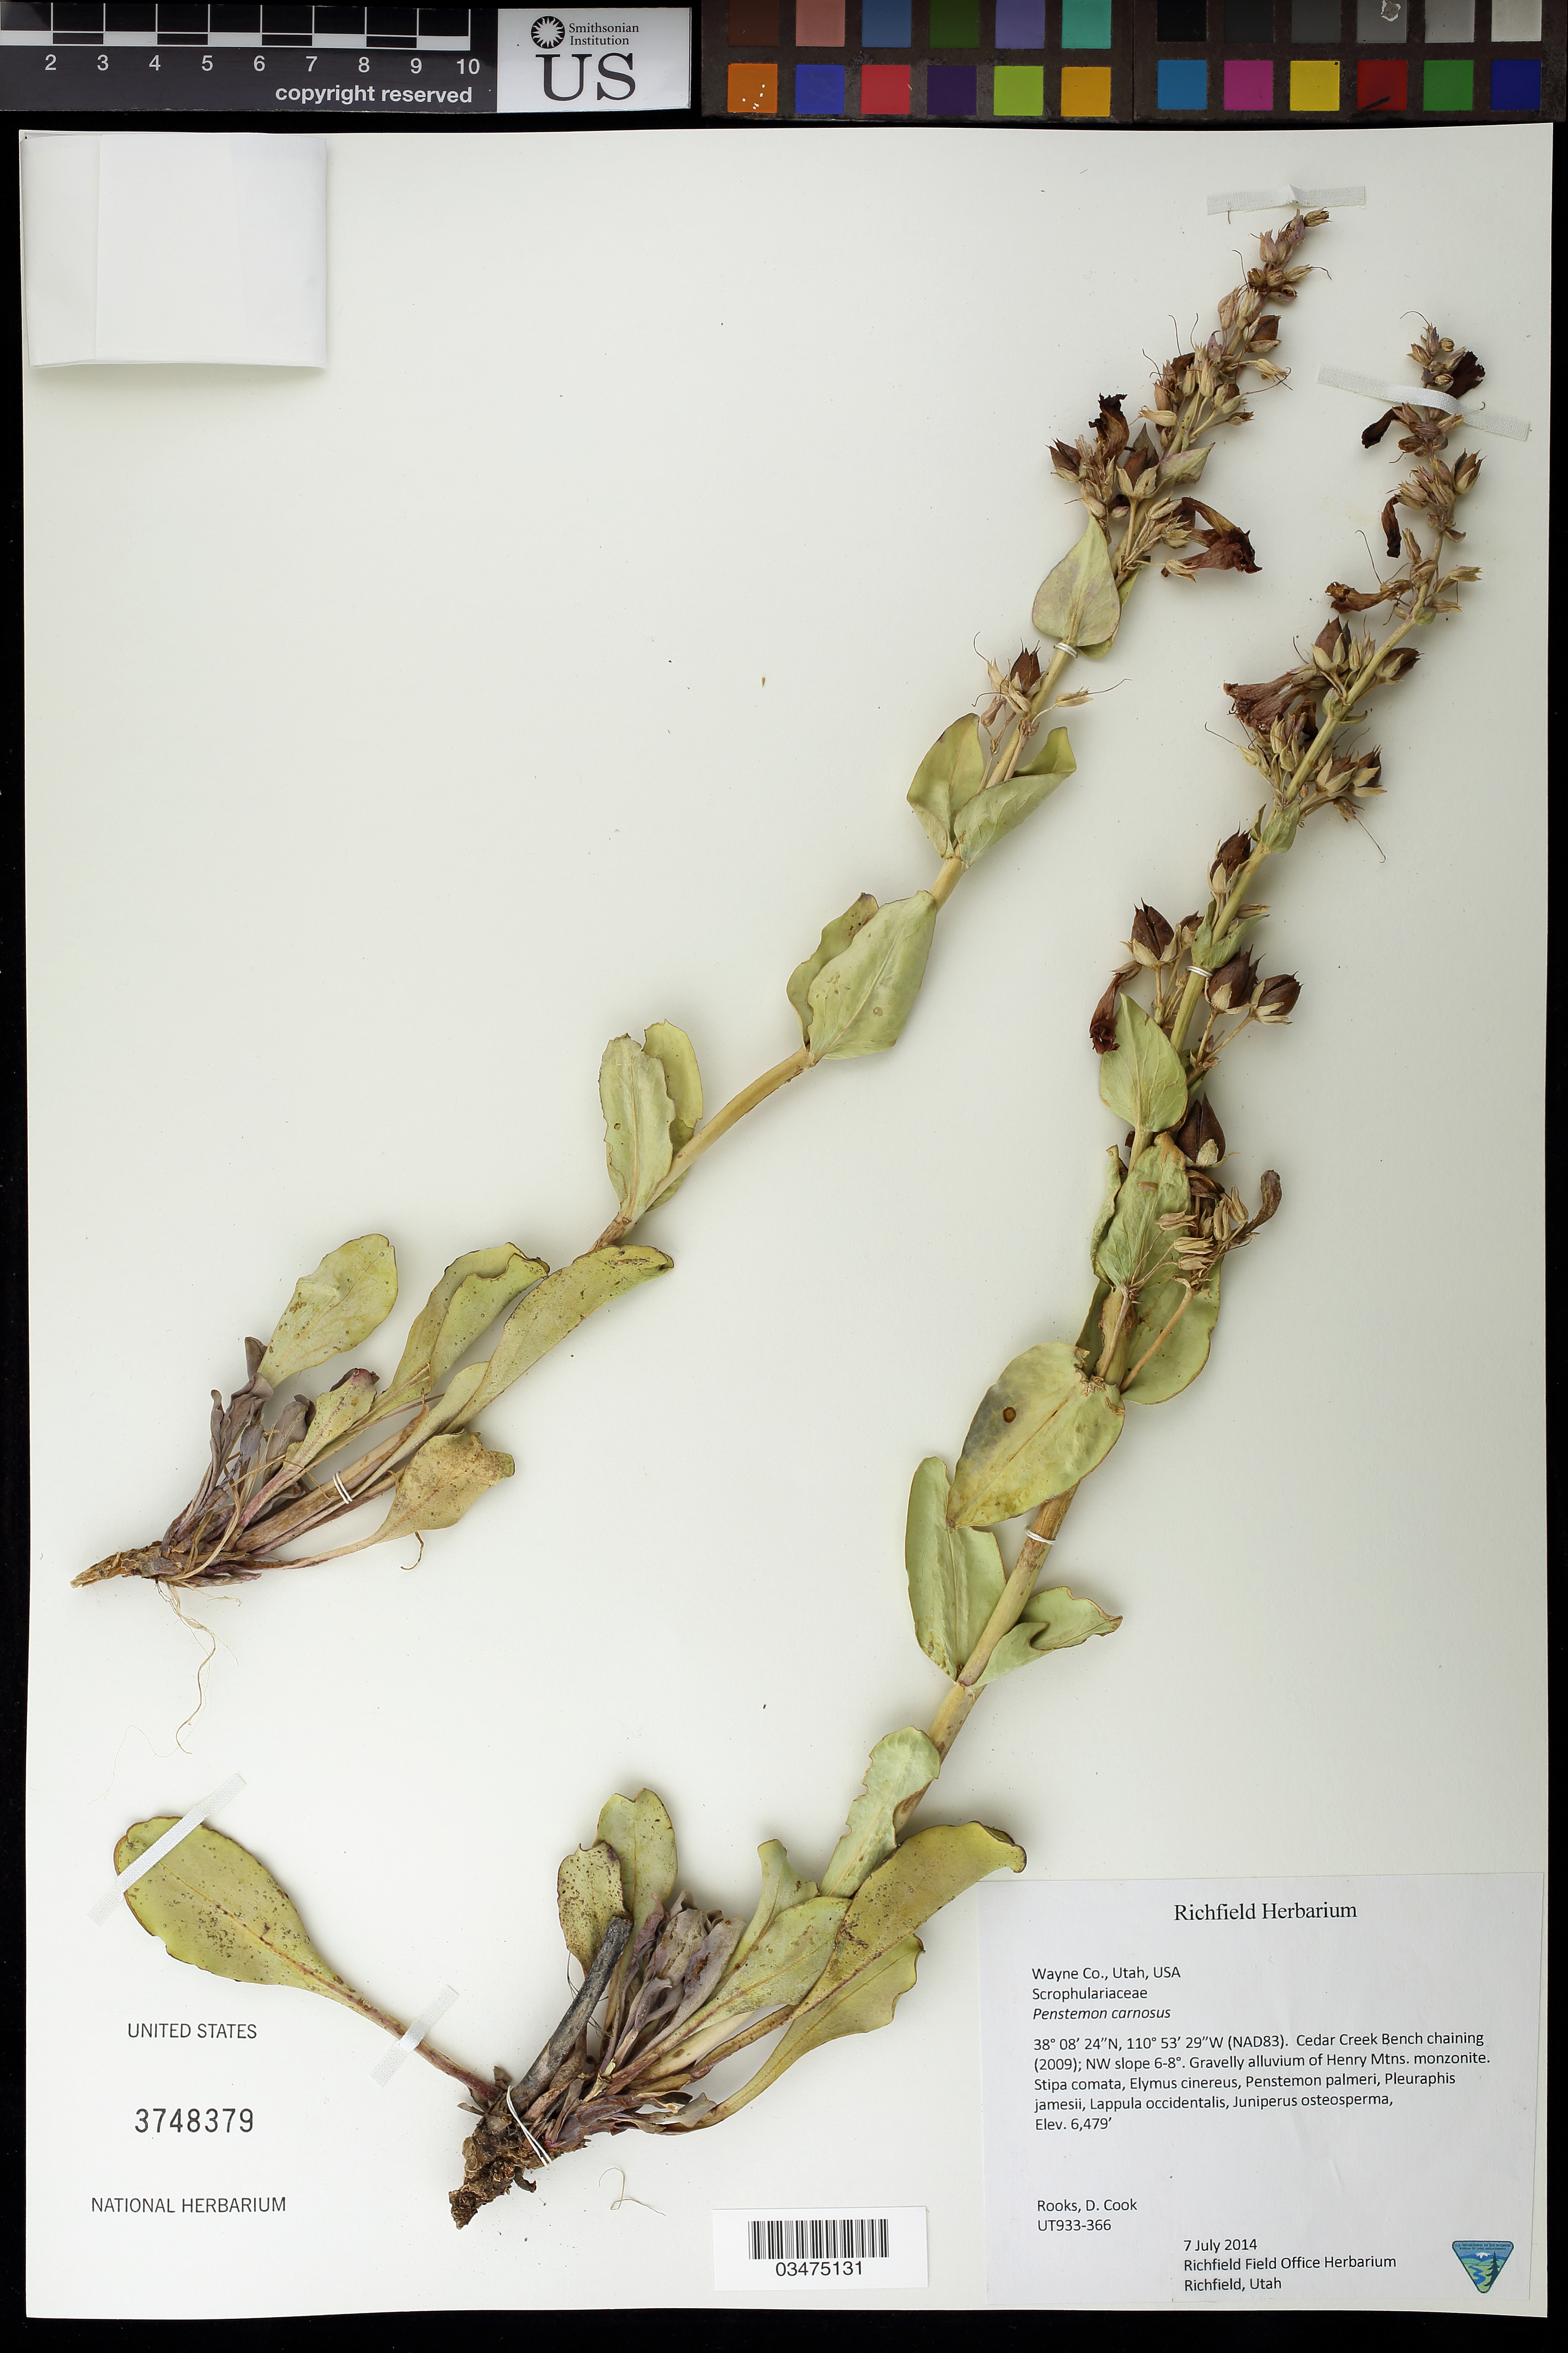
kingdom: Plantae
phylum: Tracheophyta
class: Magnoliopsida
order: Lamiales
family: Plantaginaceae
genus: Penstemon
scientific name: Penstemon carnosus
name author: Pennell ex D.D. Keck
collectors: D. Rooks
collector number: UT933-366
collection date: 2014-07-07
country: United States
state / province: Utah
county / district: Wayne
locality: Cedar Creek Bench, Henry Mtns.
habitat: Gravelly alluvium, monzonite.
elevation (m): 1975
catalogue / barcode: US 3748379